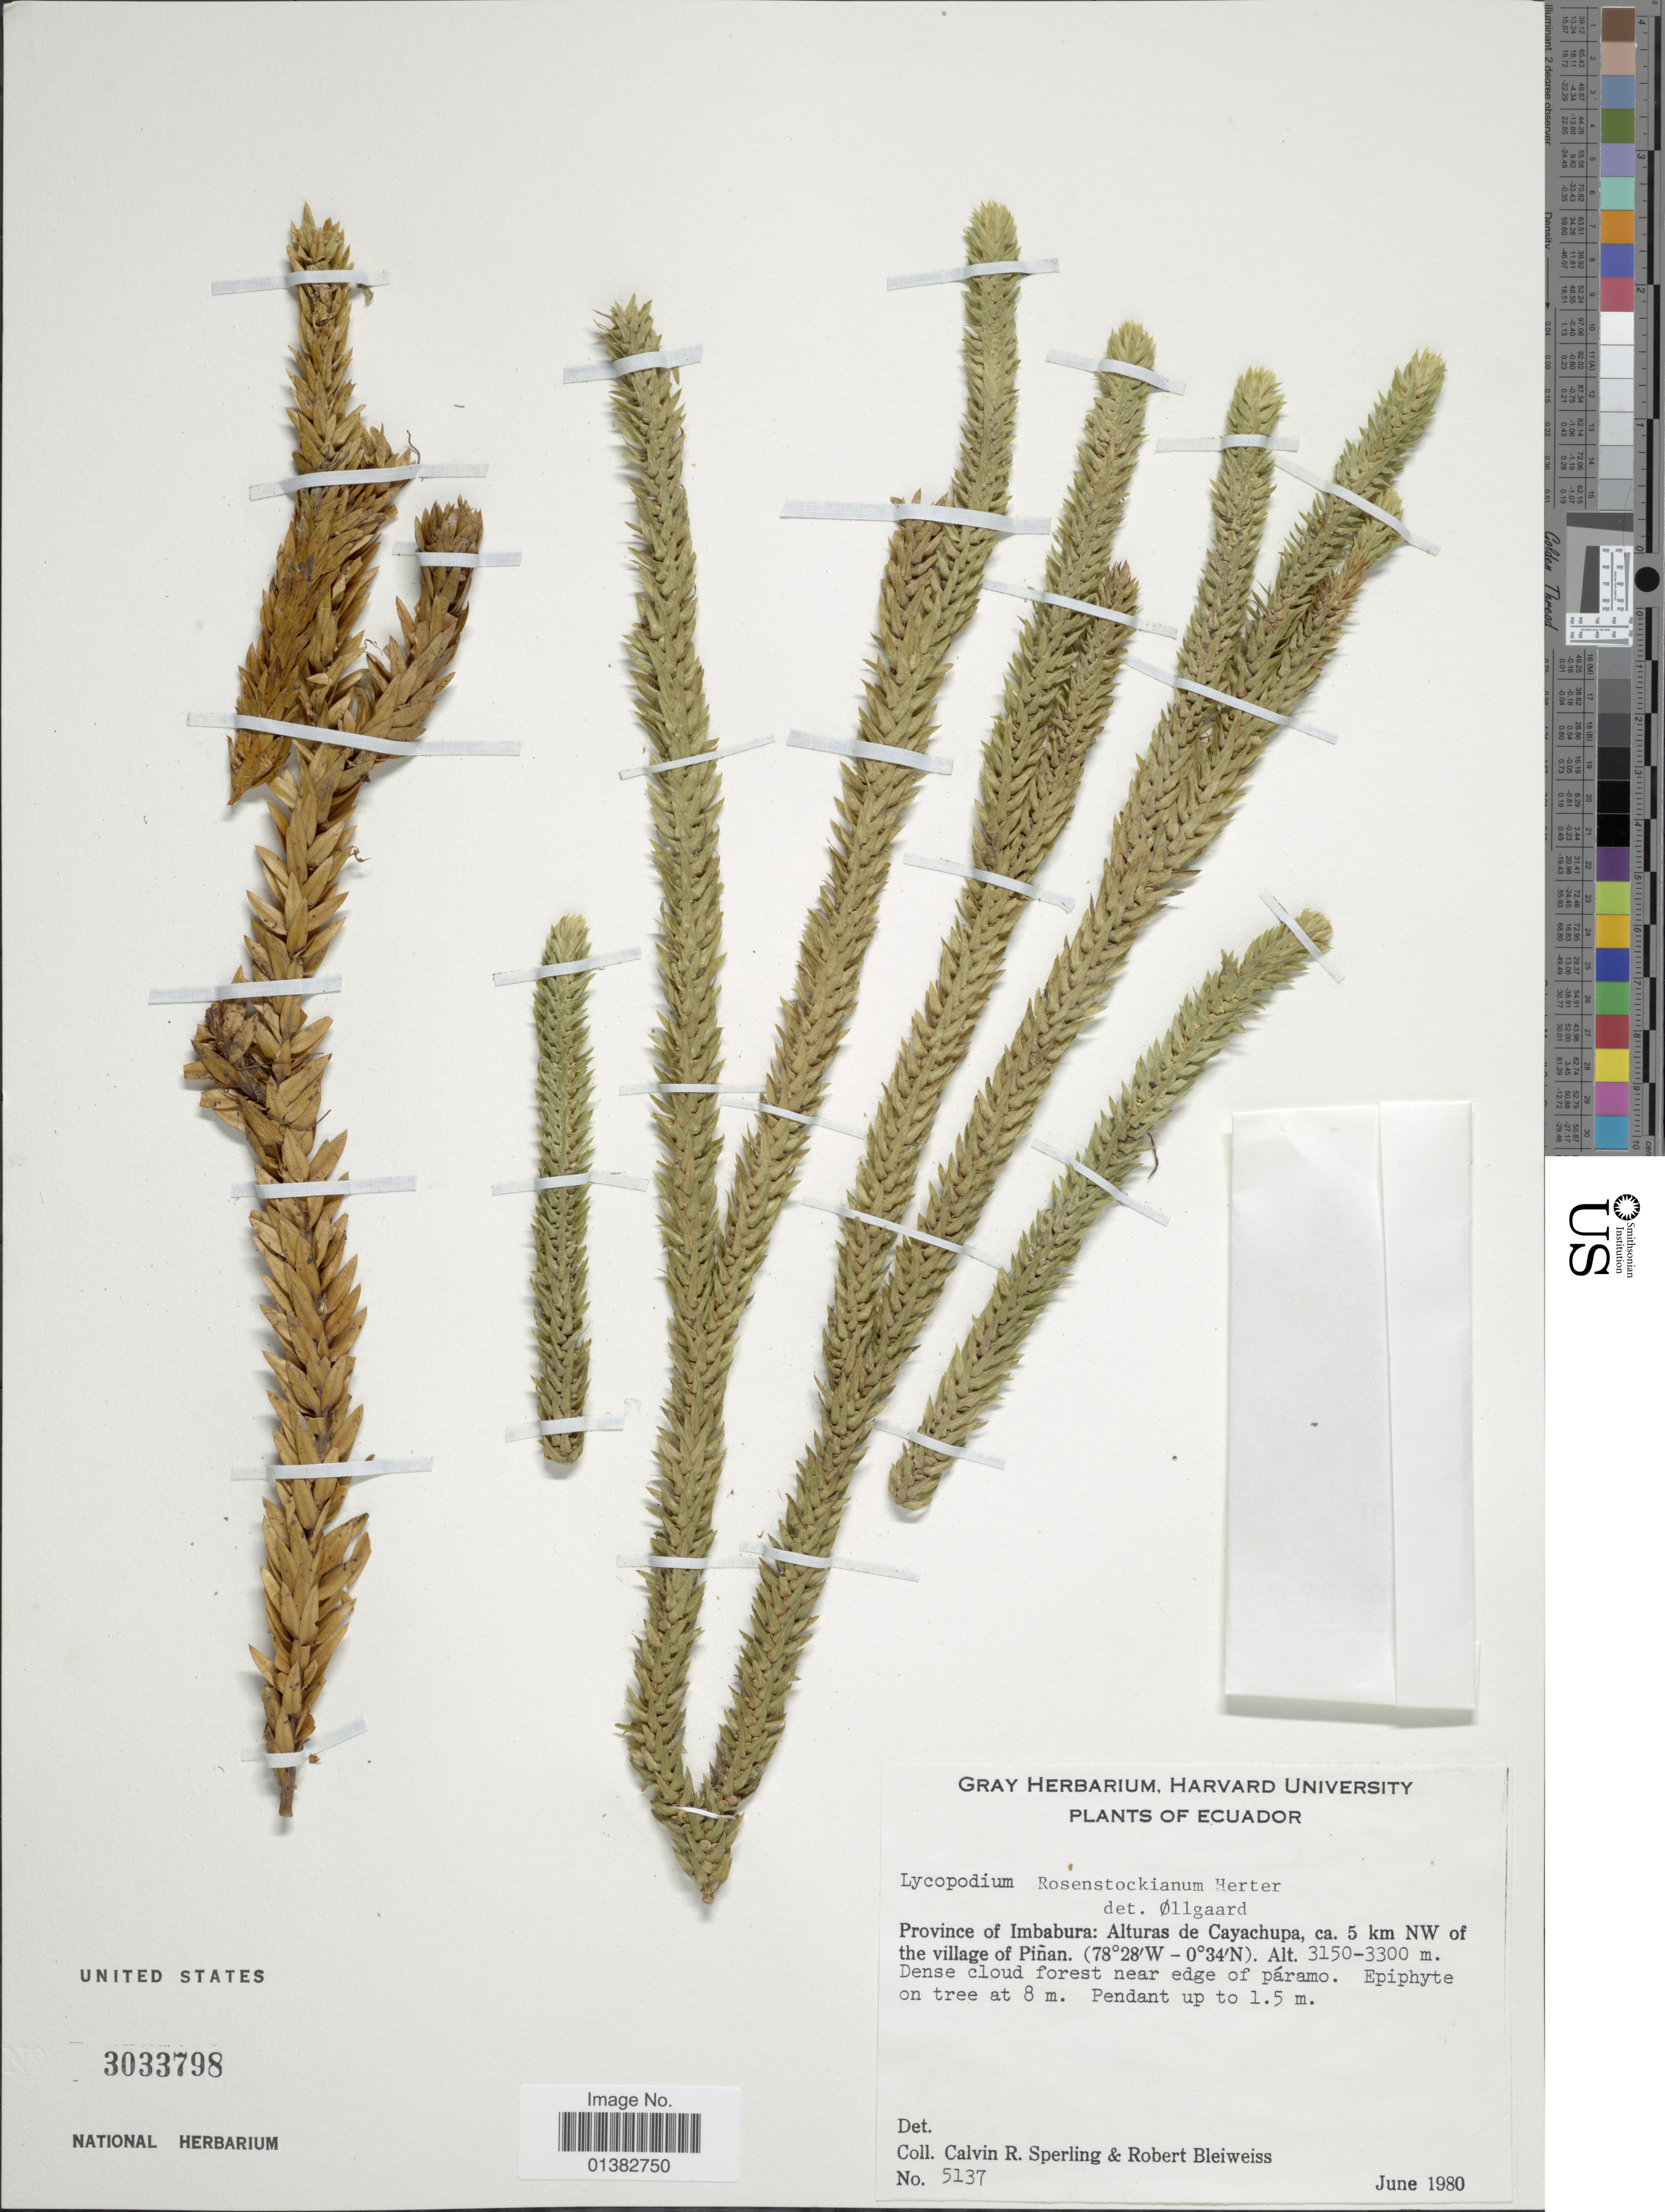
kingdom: Plantae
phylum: Tracheophyta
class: Lycopodiopsida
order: Lycopodiales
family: Lycopodiaceae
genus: Phlegmariurus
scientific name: Phlegmariurus rosenstockianus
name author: (Herter) B. Øllg.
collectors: C. R. Sperling & R. Bleiweiss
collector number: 5137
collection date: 1980-06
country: Ecuador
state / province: Imbabura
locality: Alturas de Cayachupa, ca. 5 km NW of the village of Piñan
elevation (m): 3150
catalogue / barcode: US 3033798